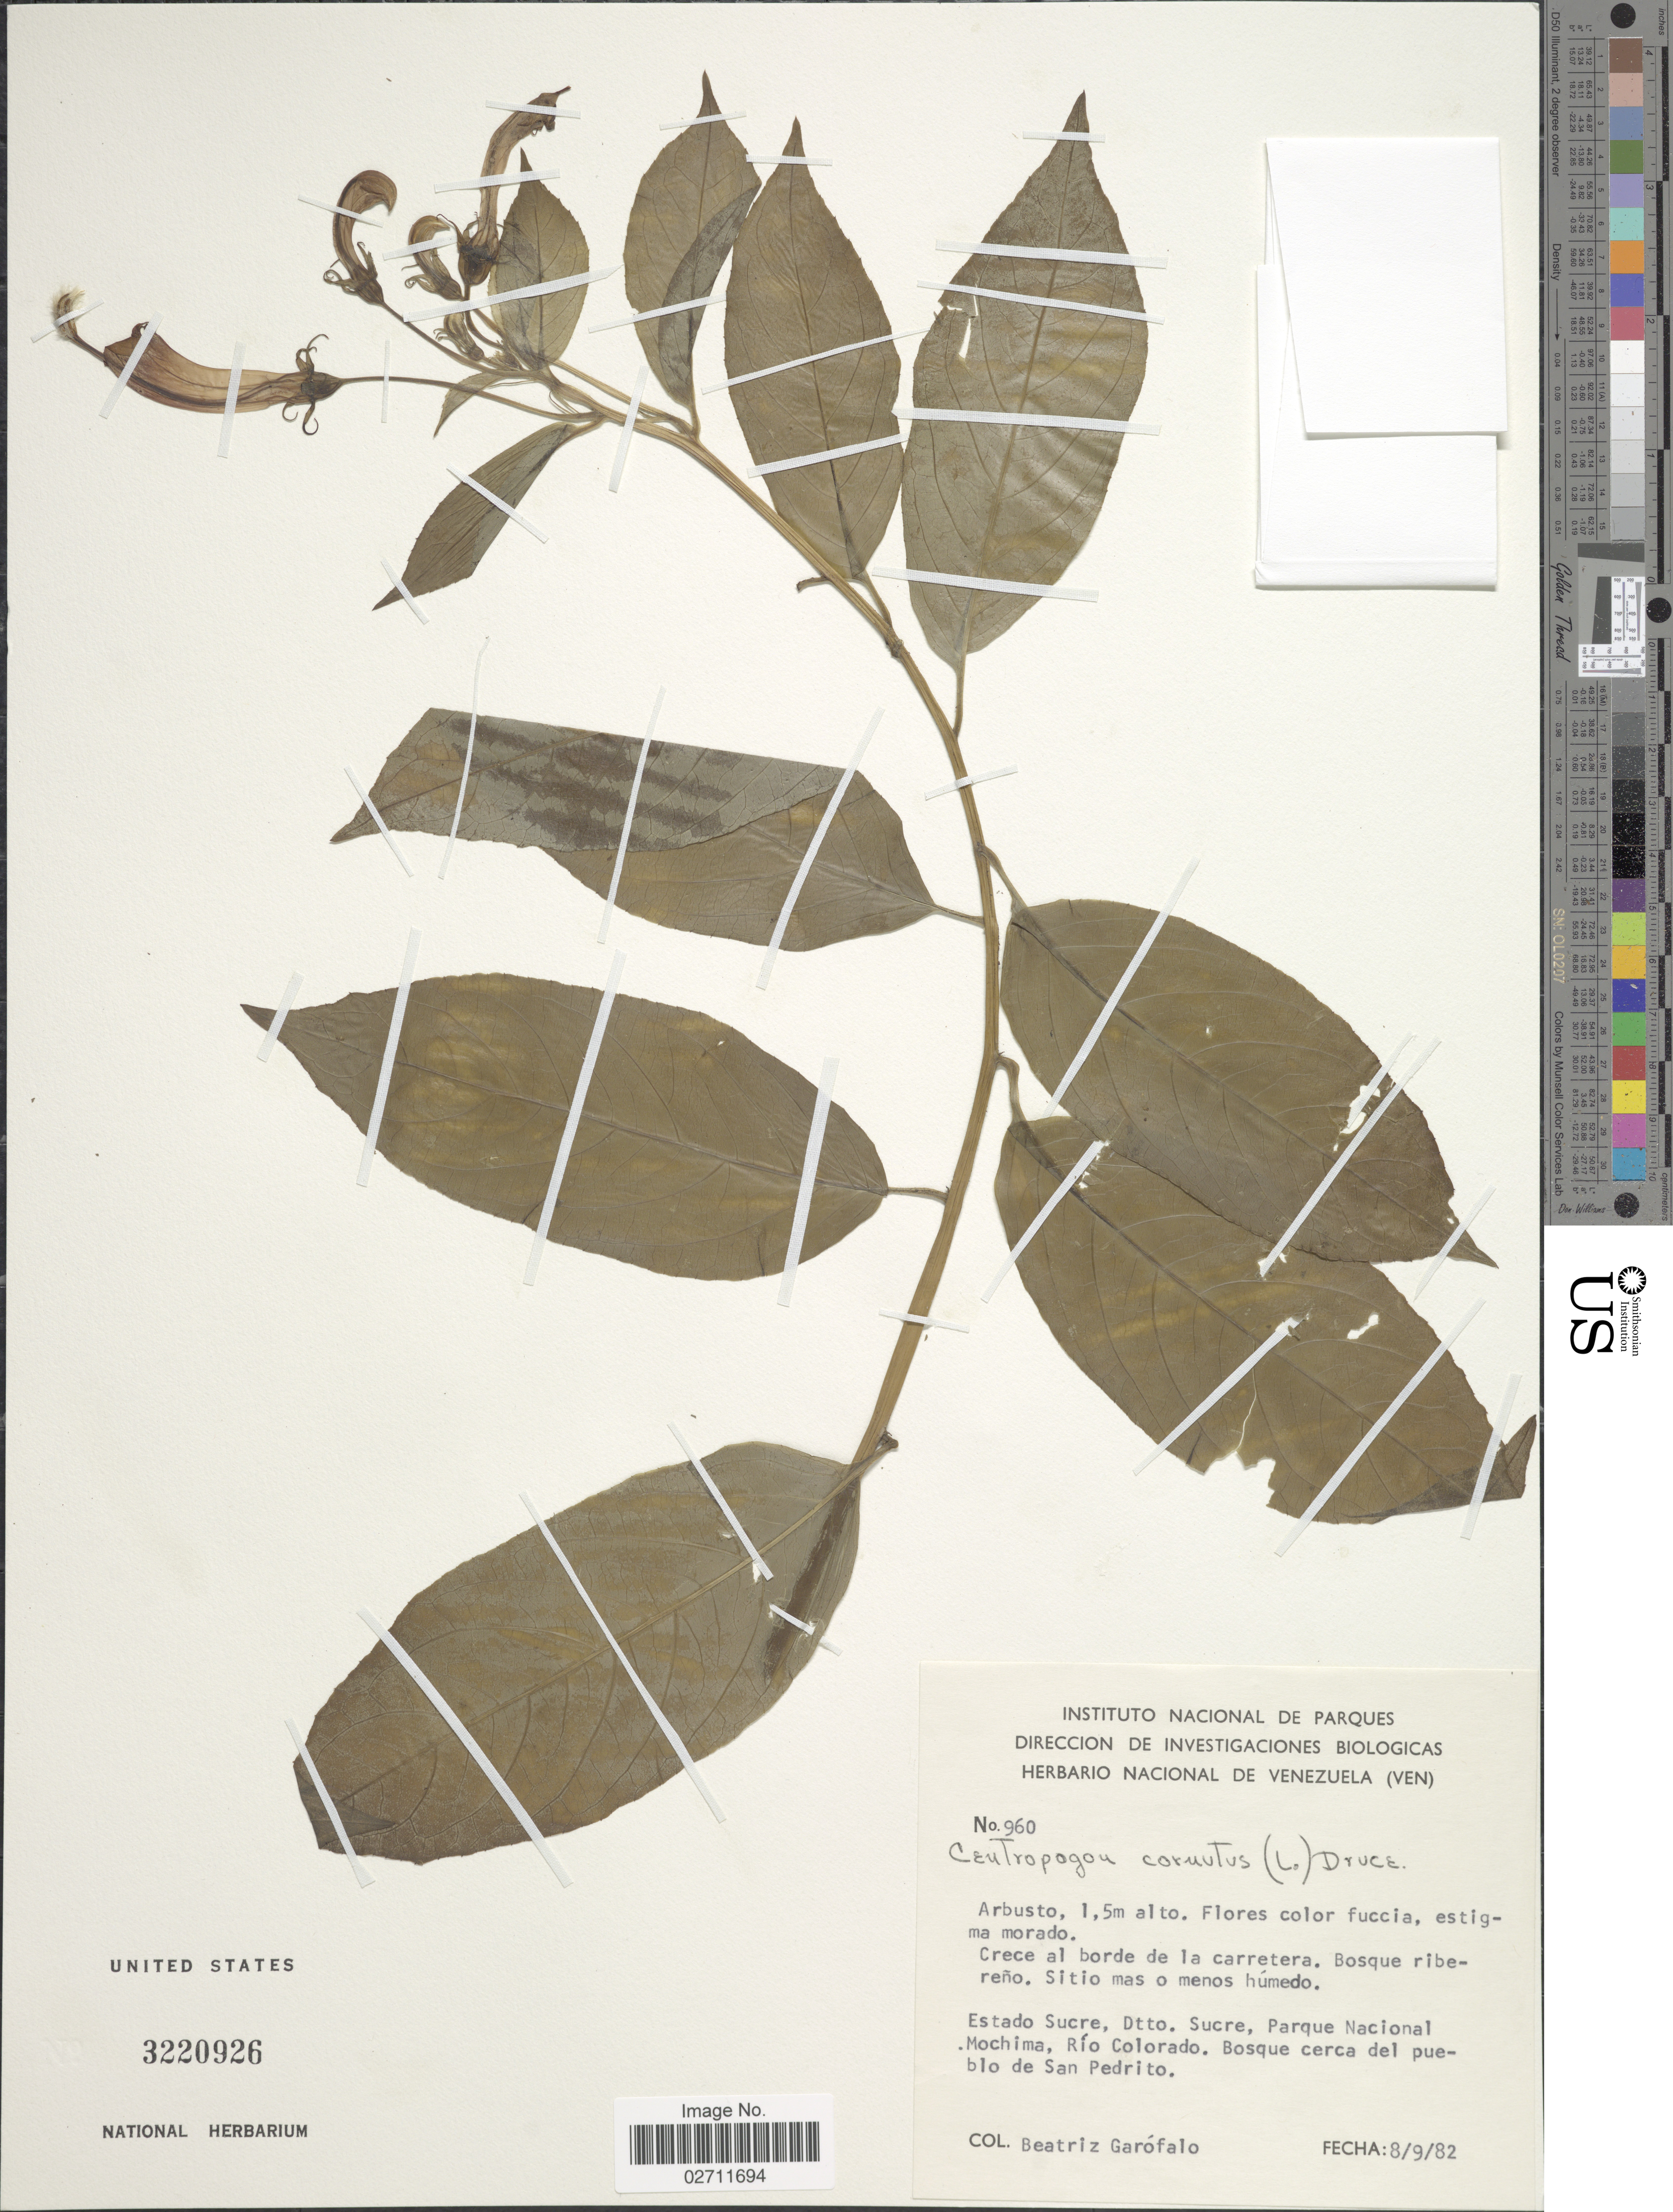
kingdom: Plantae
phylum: Tracheophyta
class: Magnoliopsida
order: Asterales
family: Campanulaceae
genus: Centropogon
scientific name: Centropogon cornutus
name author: (L.) Druce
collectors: B. Garofalo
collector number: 960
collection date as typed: Transcribed d/m/y: 8/9/82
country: Venezuela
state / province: Sucre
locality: Dtto. Sucre. Parque Nacional Mochima, Rio Colorado. Bosque cerca del pueblo de San Pedrito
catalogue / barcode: US 3220926